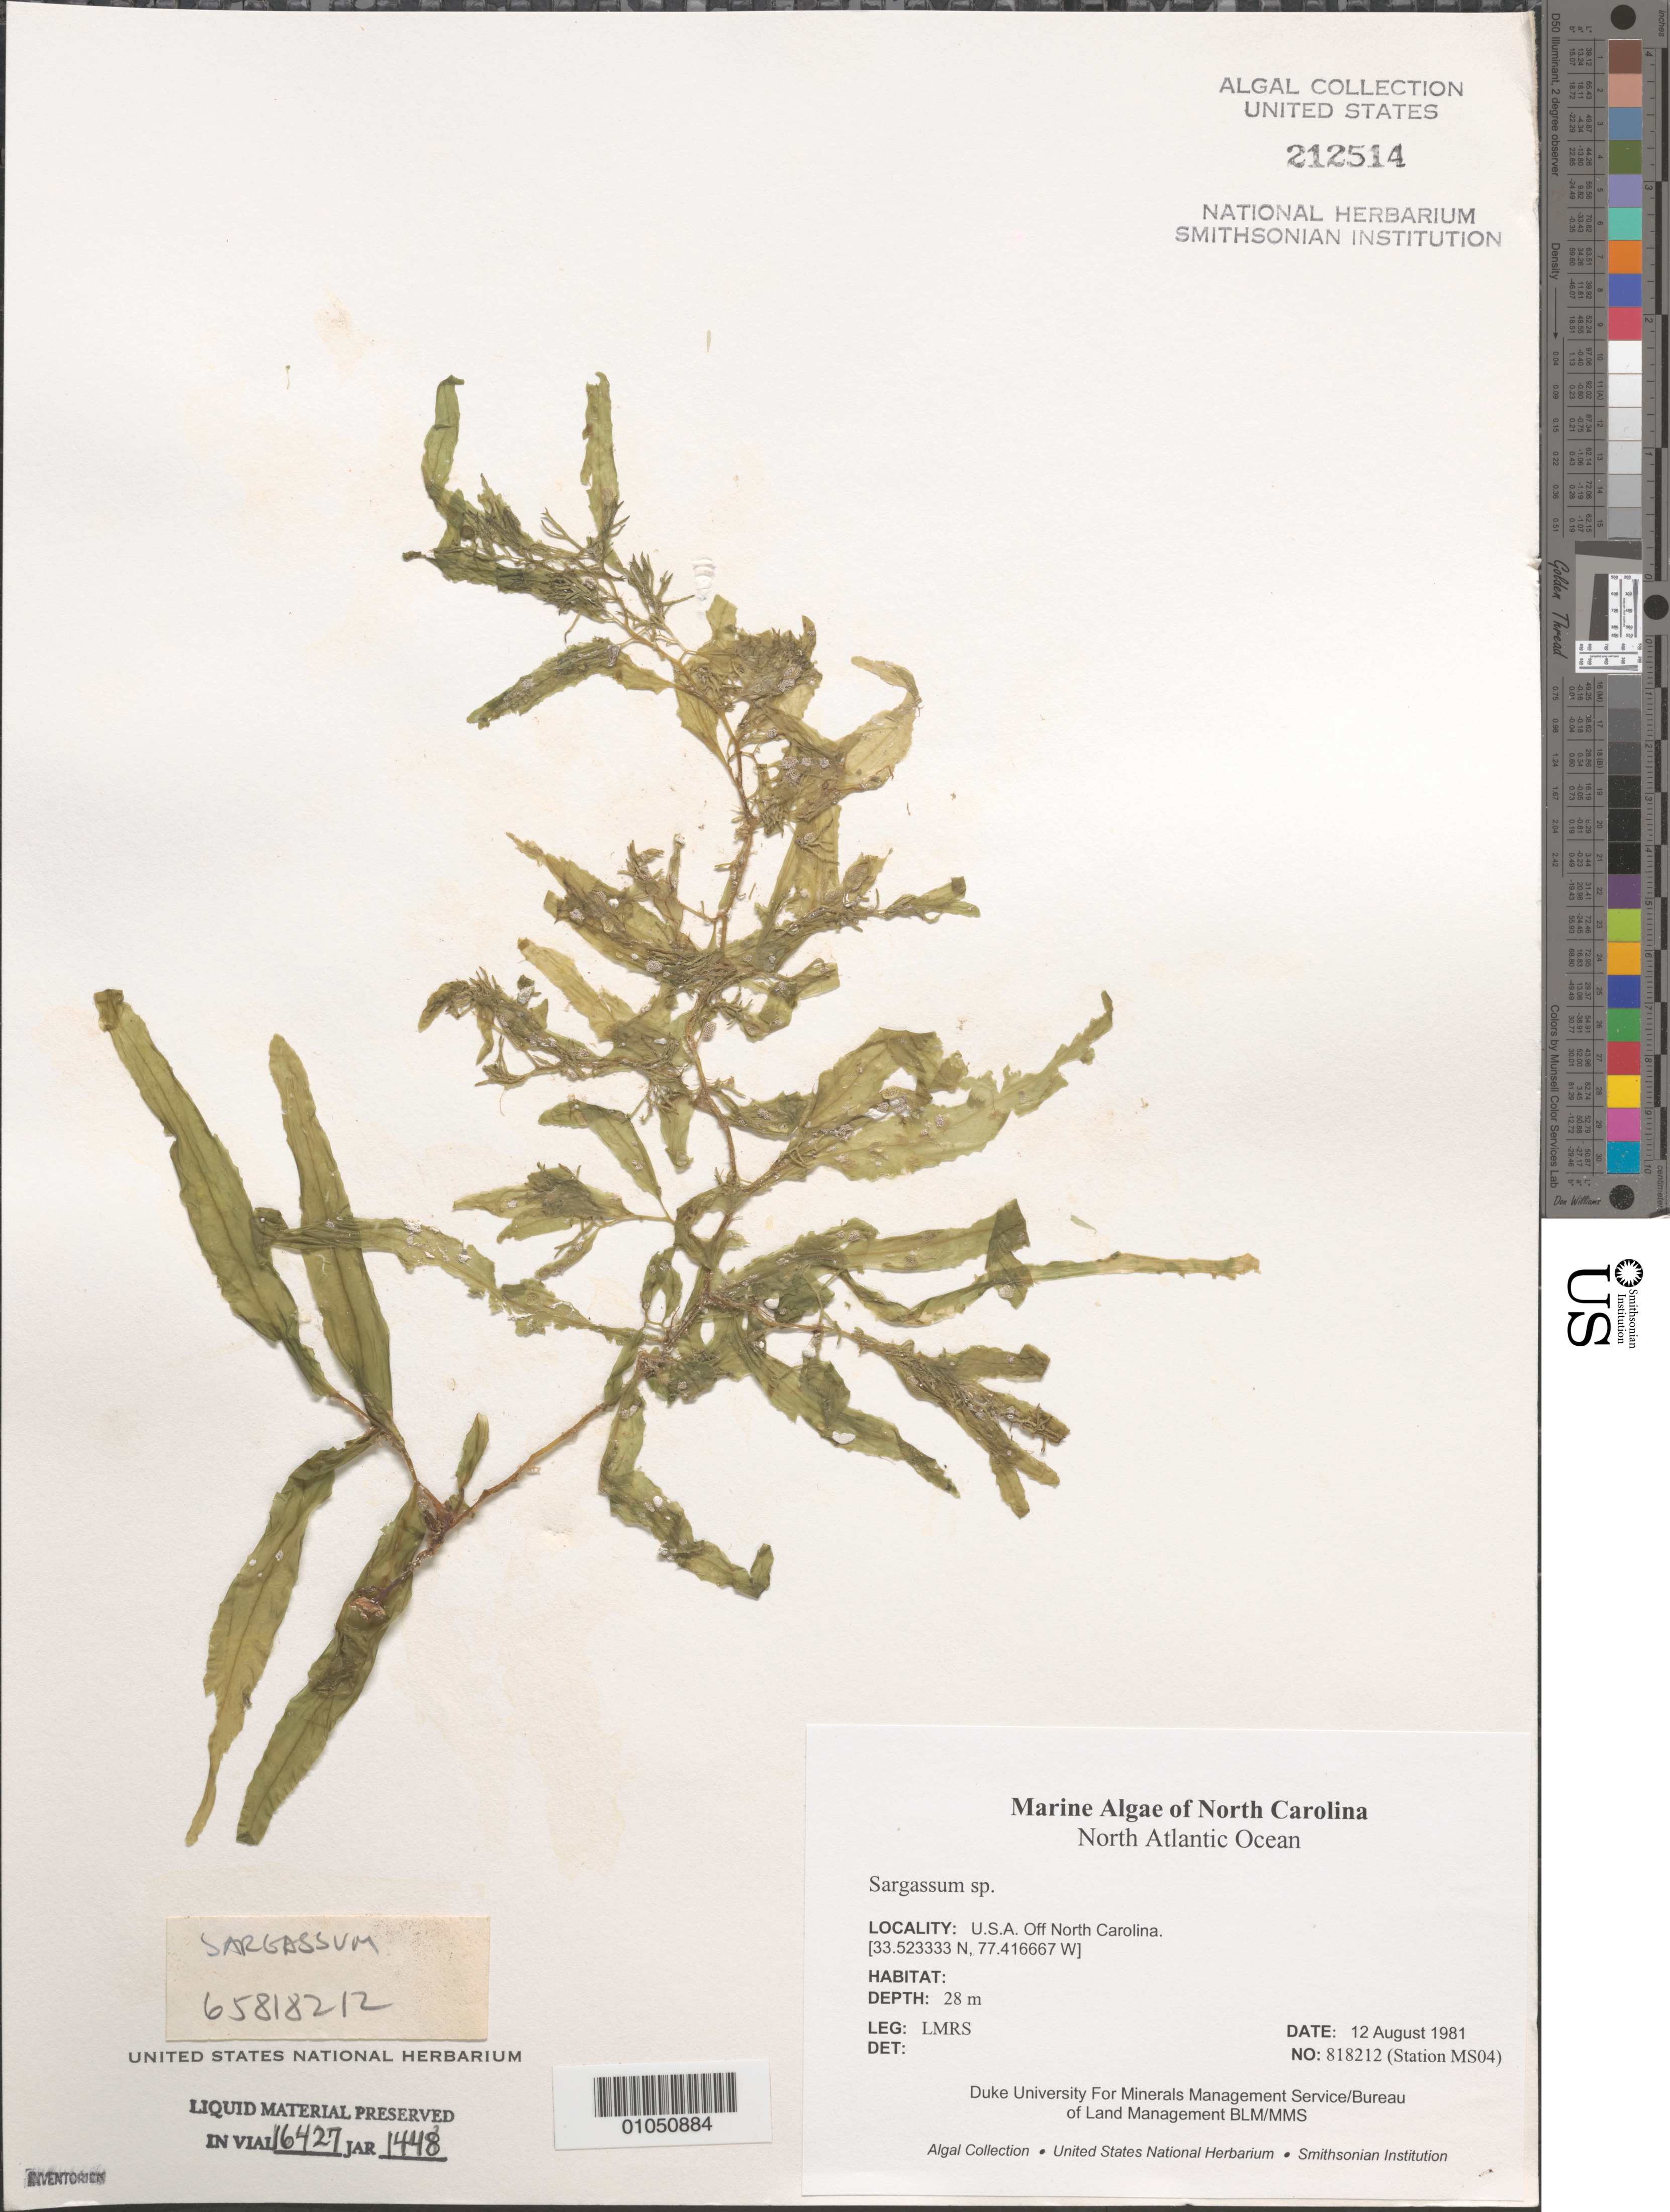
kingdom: Chromista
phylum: Ochrophyta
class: Phaeophyceae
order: Fucales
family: Sargassaceae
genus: Sargassum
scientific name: Sargassum sp.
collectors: LMRS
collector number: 818212 (Station MS04)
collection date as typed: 12 Aug 1981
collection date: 1981-08-12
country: United States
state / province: North Carolina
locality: North Atlantic Ocean off North Carolina coast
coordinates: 33.523333 N, 77.416667 W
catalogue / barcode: US 212514